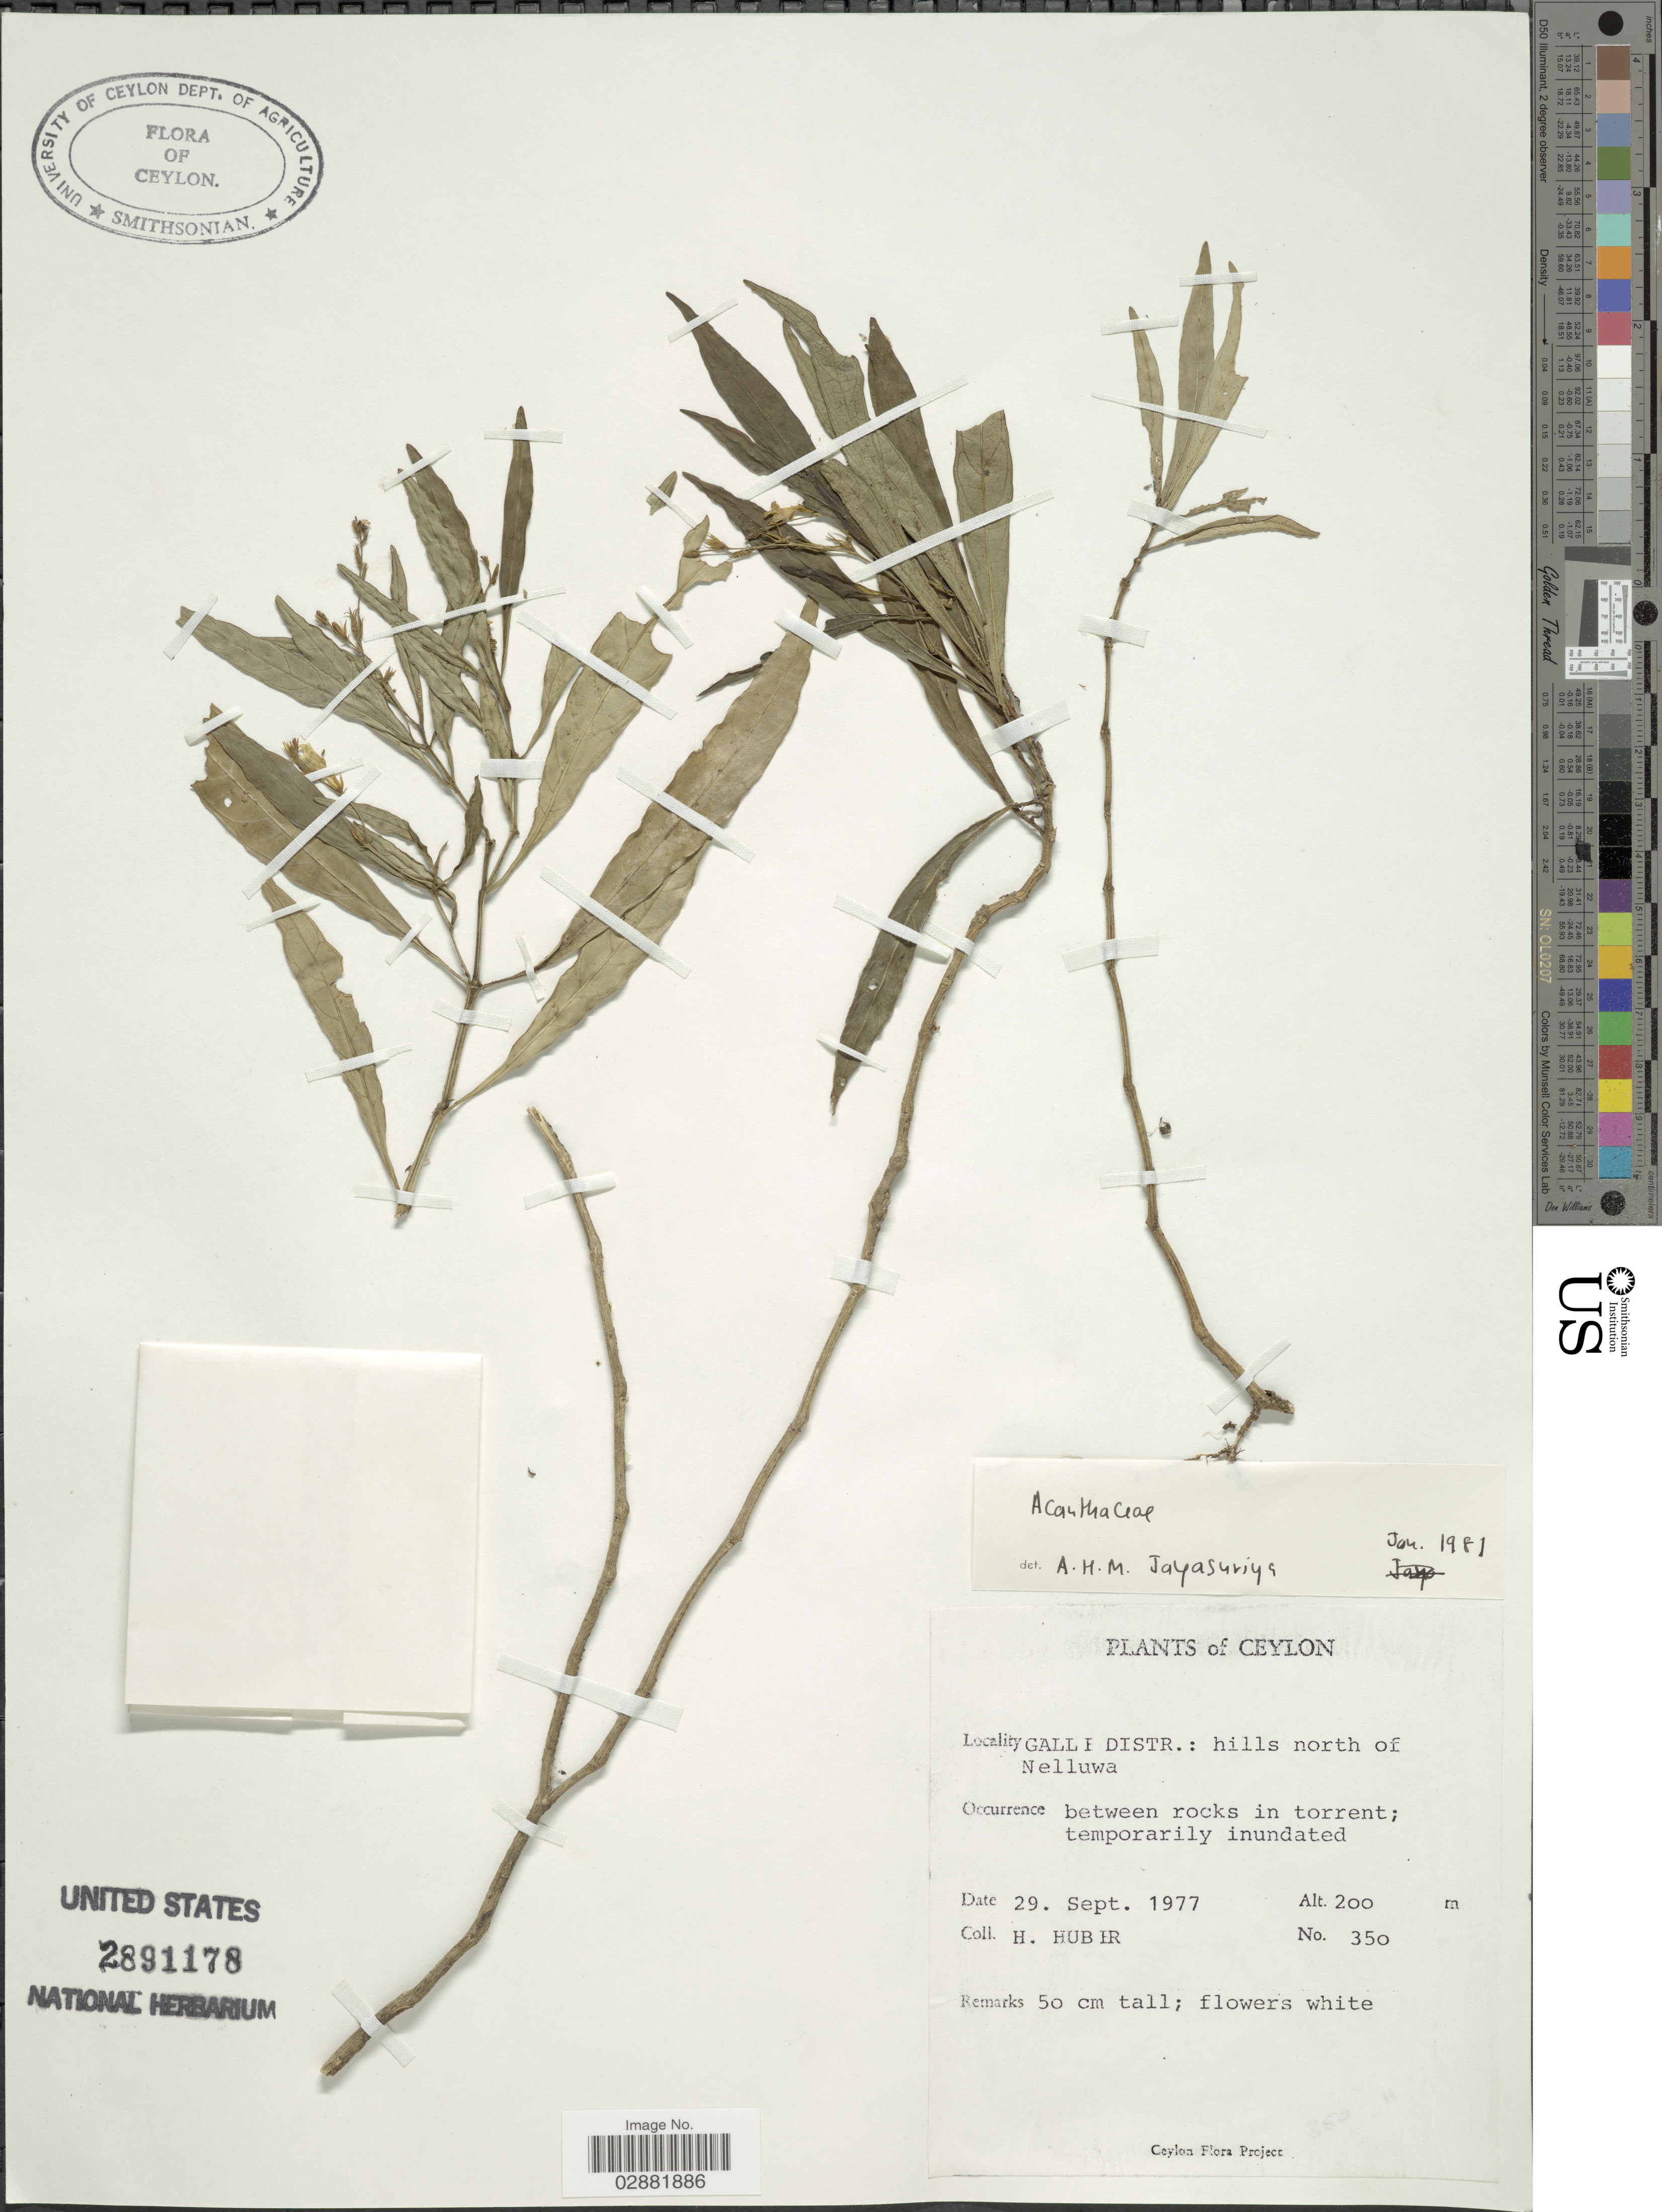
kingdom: Plantae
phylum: Tracheophyta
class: Magnoliopsida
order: Lamiales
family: Acanthaceae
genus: Justicia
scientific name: Justicia hookeriana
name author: T. Anderson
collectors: H. Huber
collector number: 350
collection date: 1977-09-29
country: Sri Lanka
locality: Ceylon, Galle distr., hills north of Nelluwa.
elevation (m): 200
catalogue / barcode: US 2891178